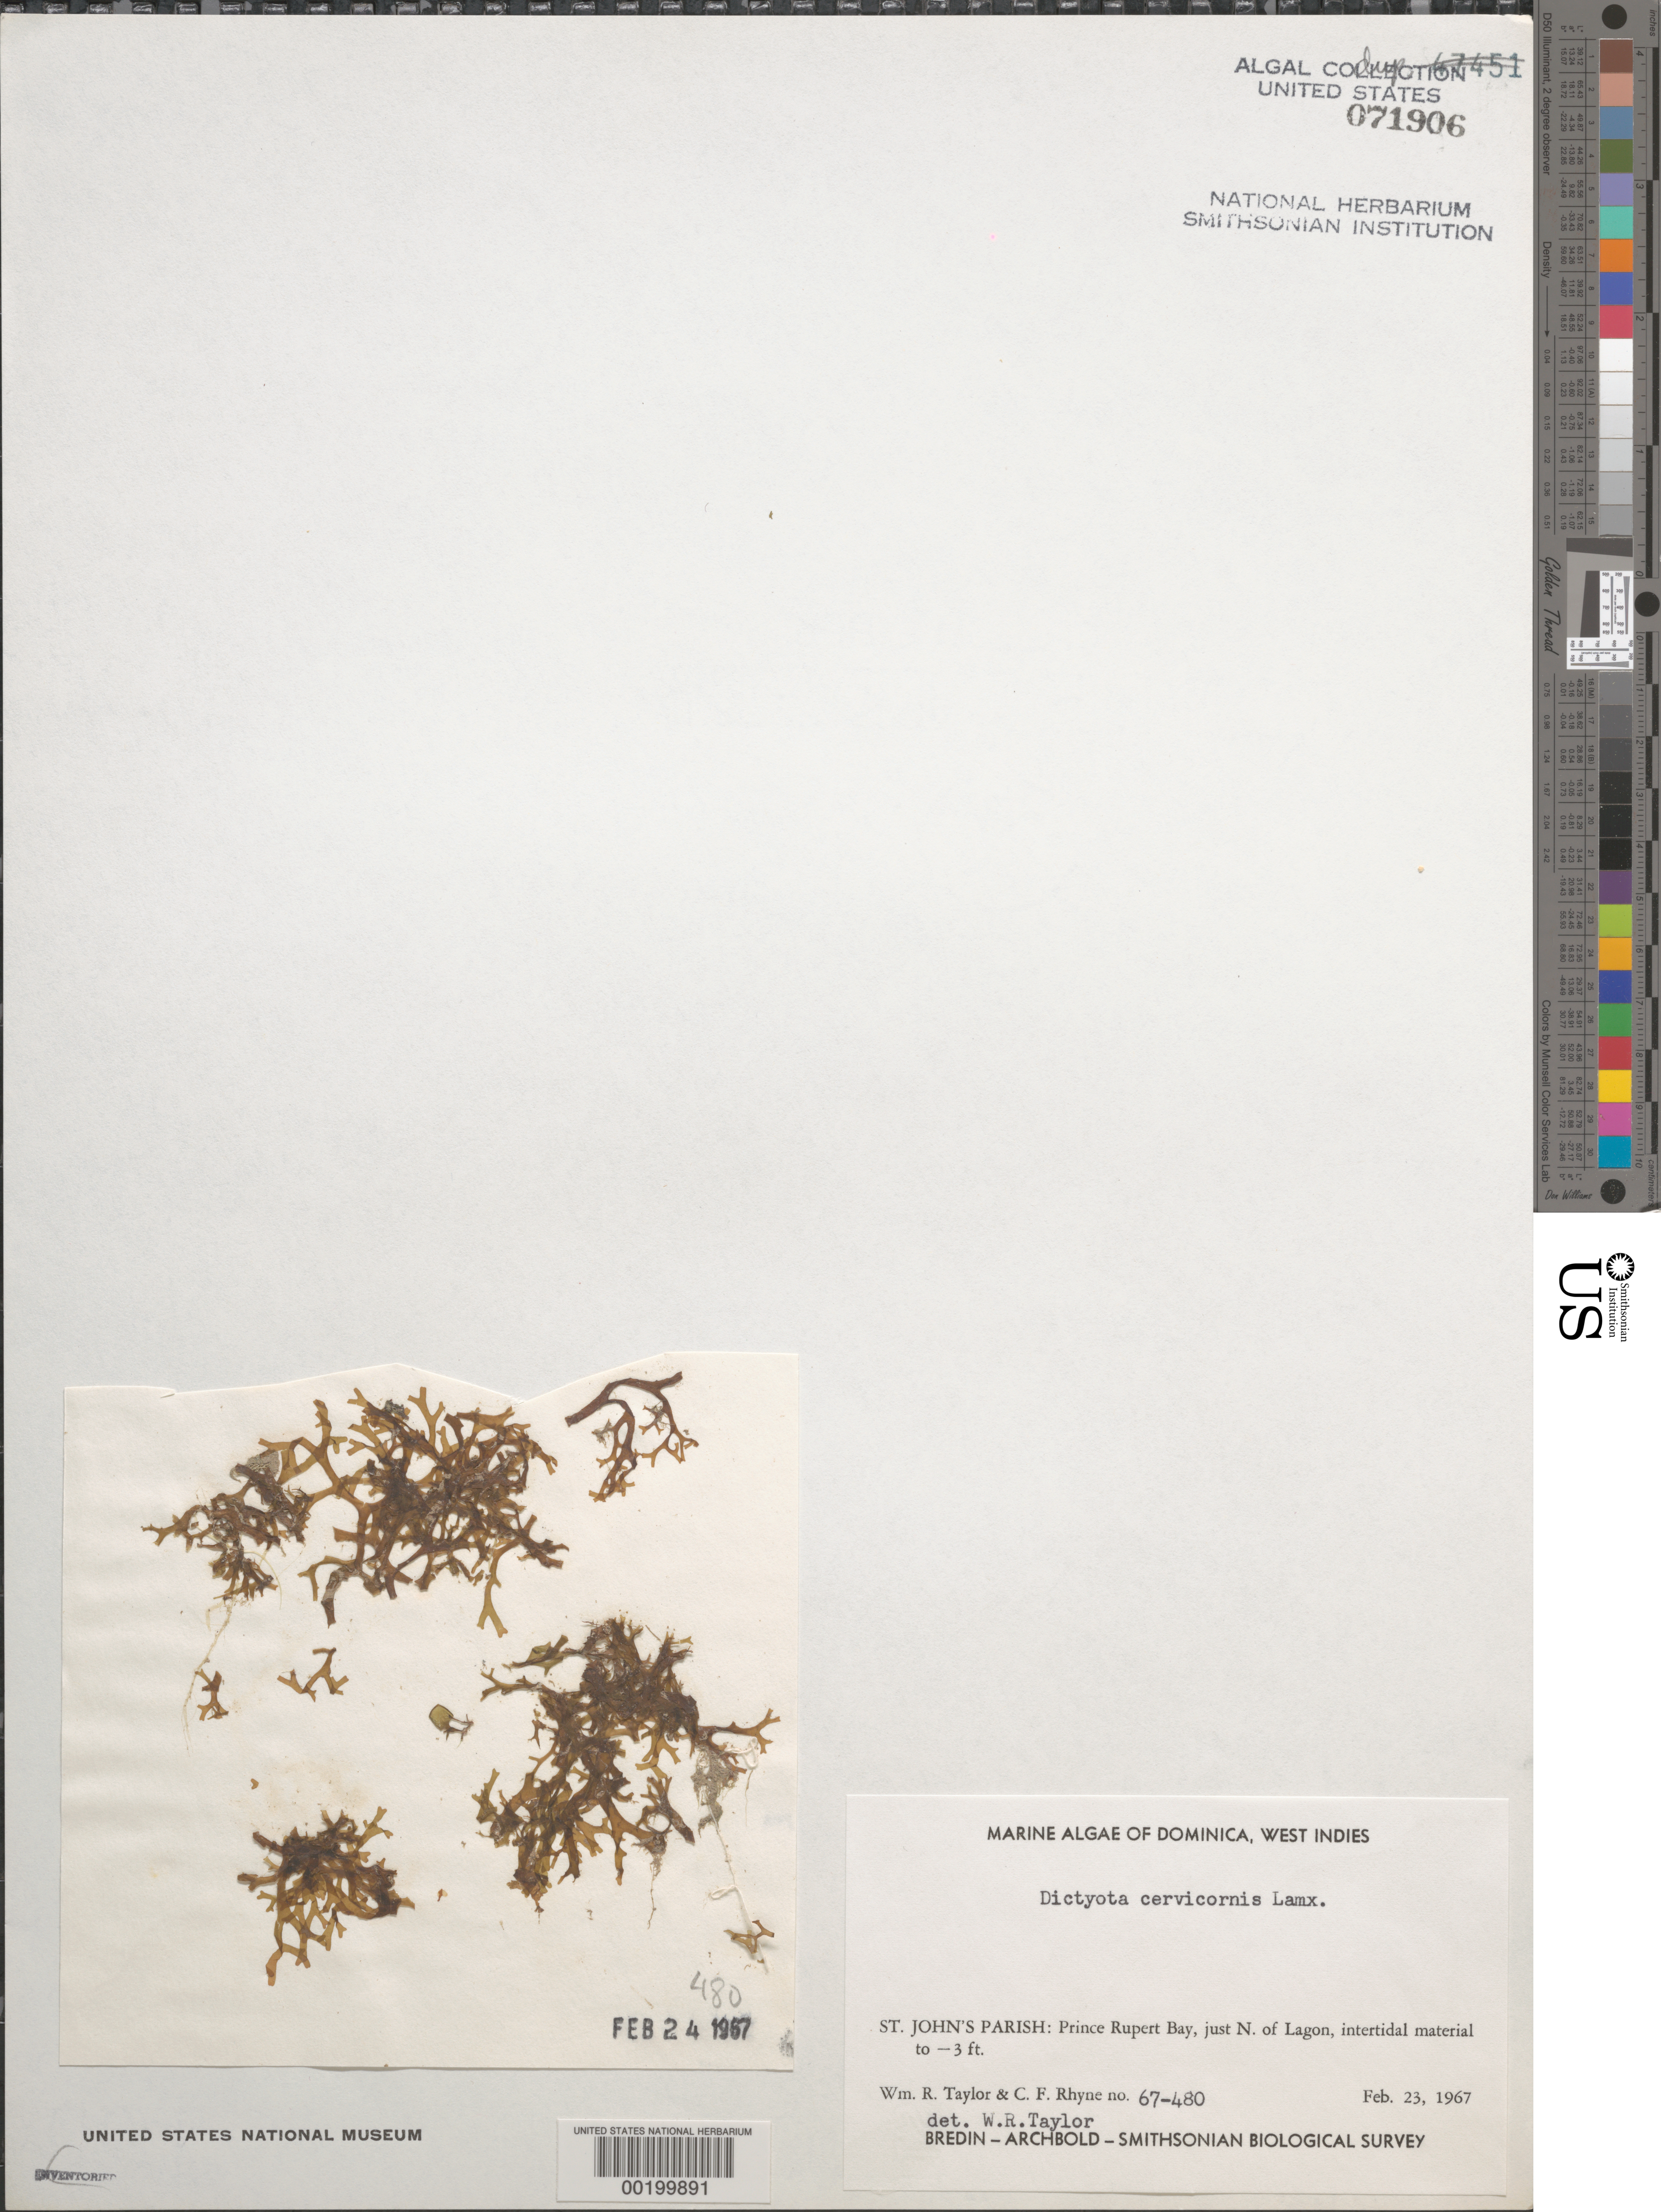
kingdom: Chromista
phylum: Ochrophyta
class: Phaeophyceae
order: Dictyotales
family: Dictyotaceae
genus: Dictyota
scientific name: Dictyota cervicornis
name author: Kütz.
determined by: Taylor, William R.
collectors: W. R. Taylor & C. Rhyne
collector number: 67-480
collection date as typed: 23 Feb 1967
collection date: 1967-02-23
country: Dominica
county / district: St. John's Parish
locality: Prince Rupert Bay, just north of Lagon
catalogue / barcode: US 71906